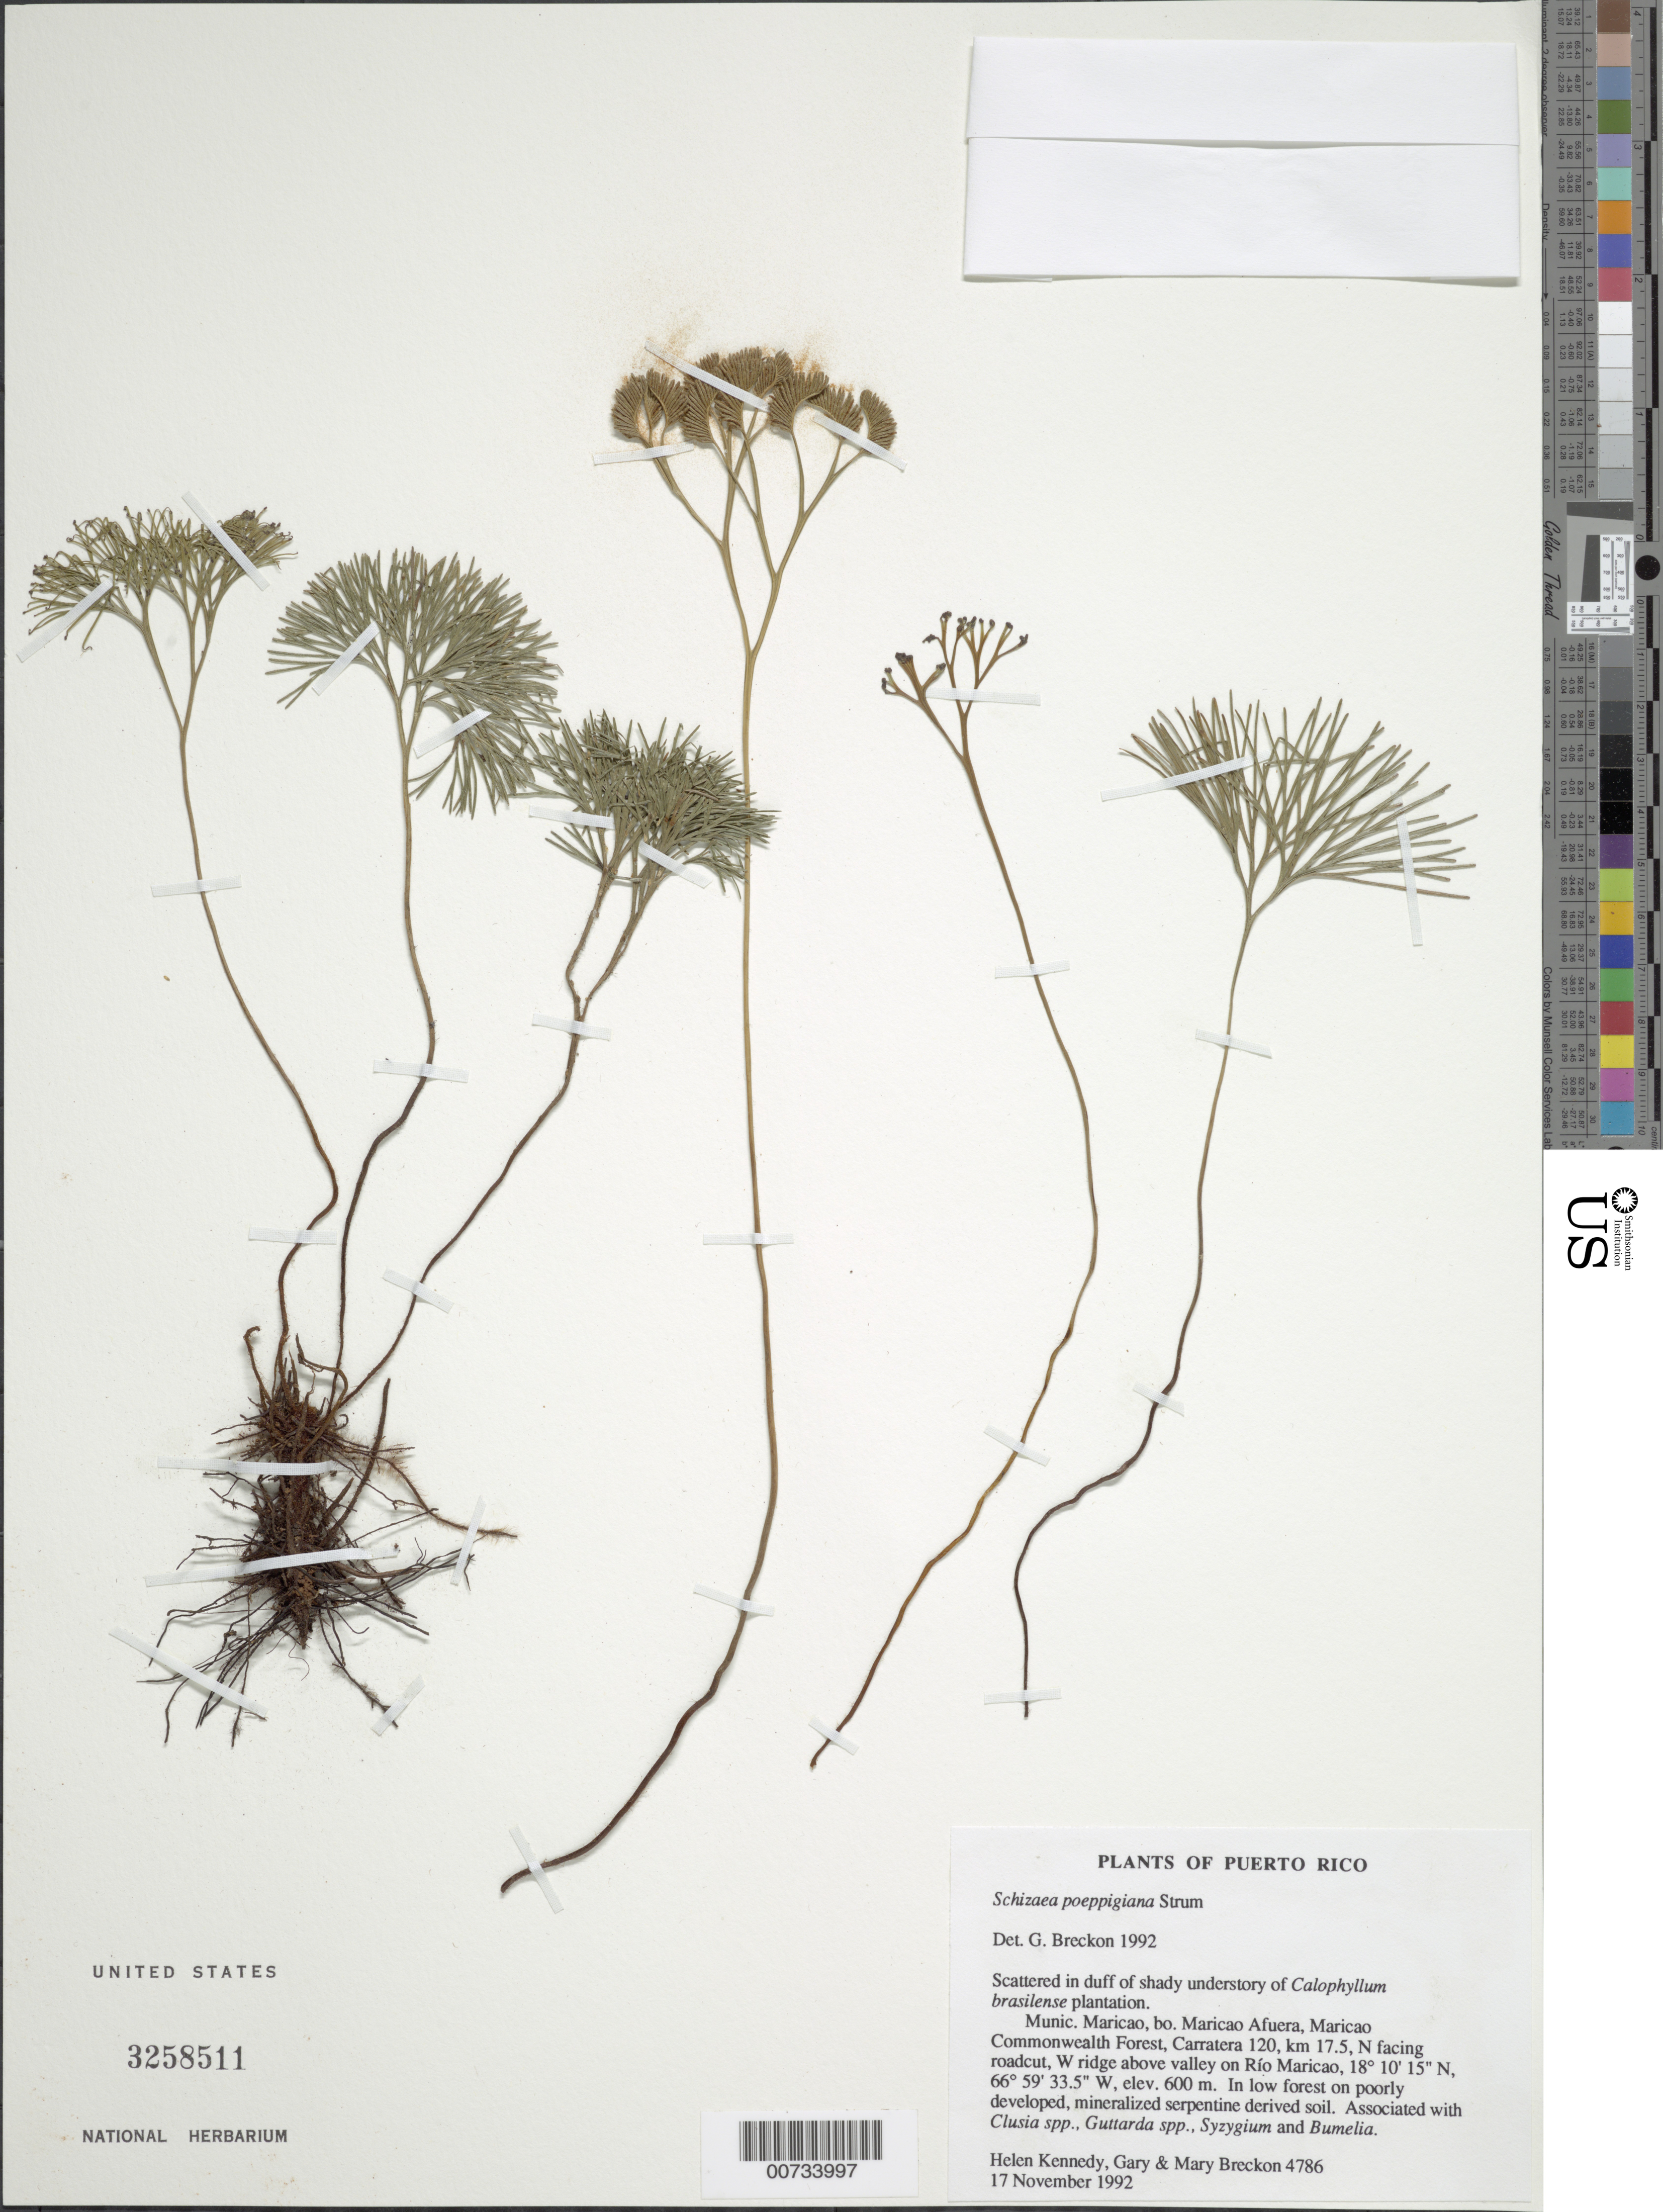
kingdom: Plantae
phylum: Tracheophyta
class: Polypodiopsida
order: Schizaeales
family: Schizaeaceae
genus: Schizaea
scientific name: Schizaea poeppigiana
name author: J.W. Sturm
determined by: Breckon, Gary J.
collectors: H. Kennedy, G. J. Breckon & M. Breckon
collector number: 4786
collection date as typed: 17 Nov 1992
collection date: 1992-11-17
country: Puerto Rico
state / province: Maricao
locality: Bo. Maricao Afuera, Maricao Commonwealth Forest, Carratera 120, km 17.5, N facing roadcut, W ridge above valley on Rio Maricao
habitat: In low forest on poorly developed, mineralized serpentine derived soil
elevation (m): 600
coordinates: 18.17083333, -66.99263889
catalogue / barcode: US 3258511